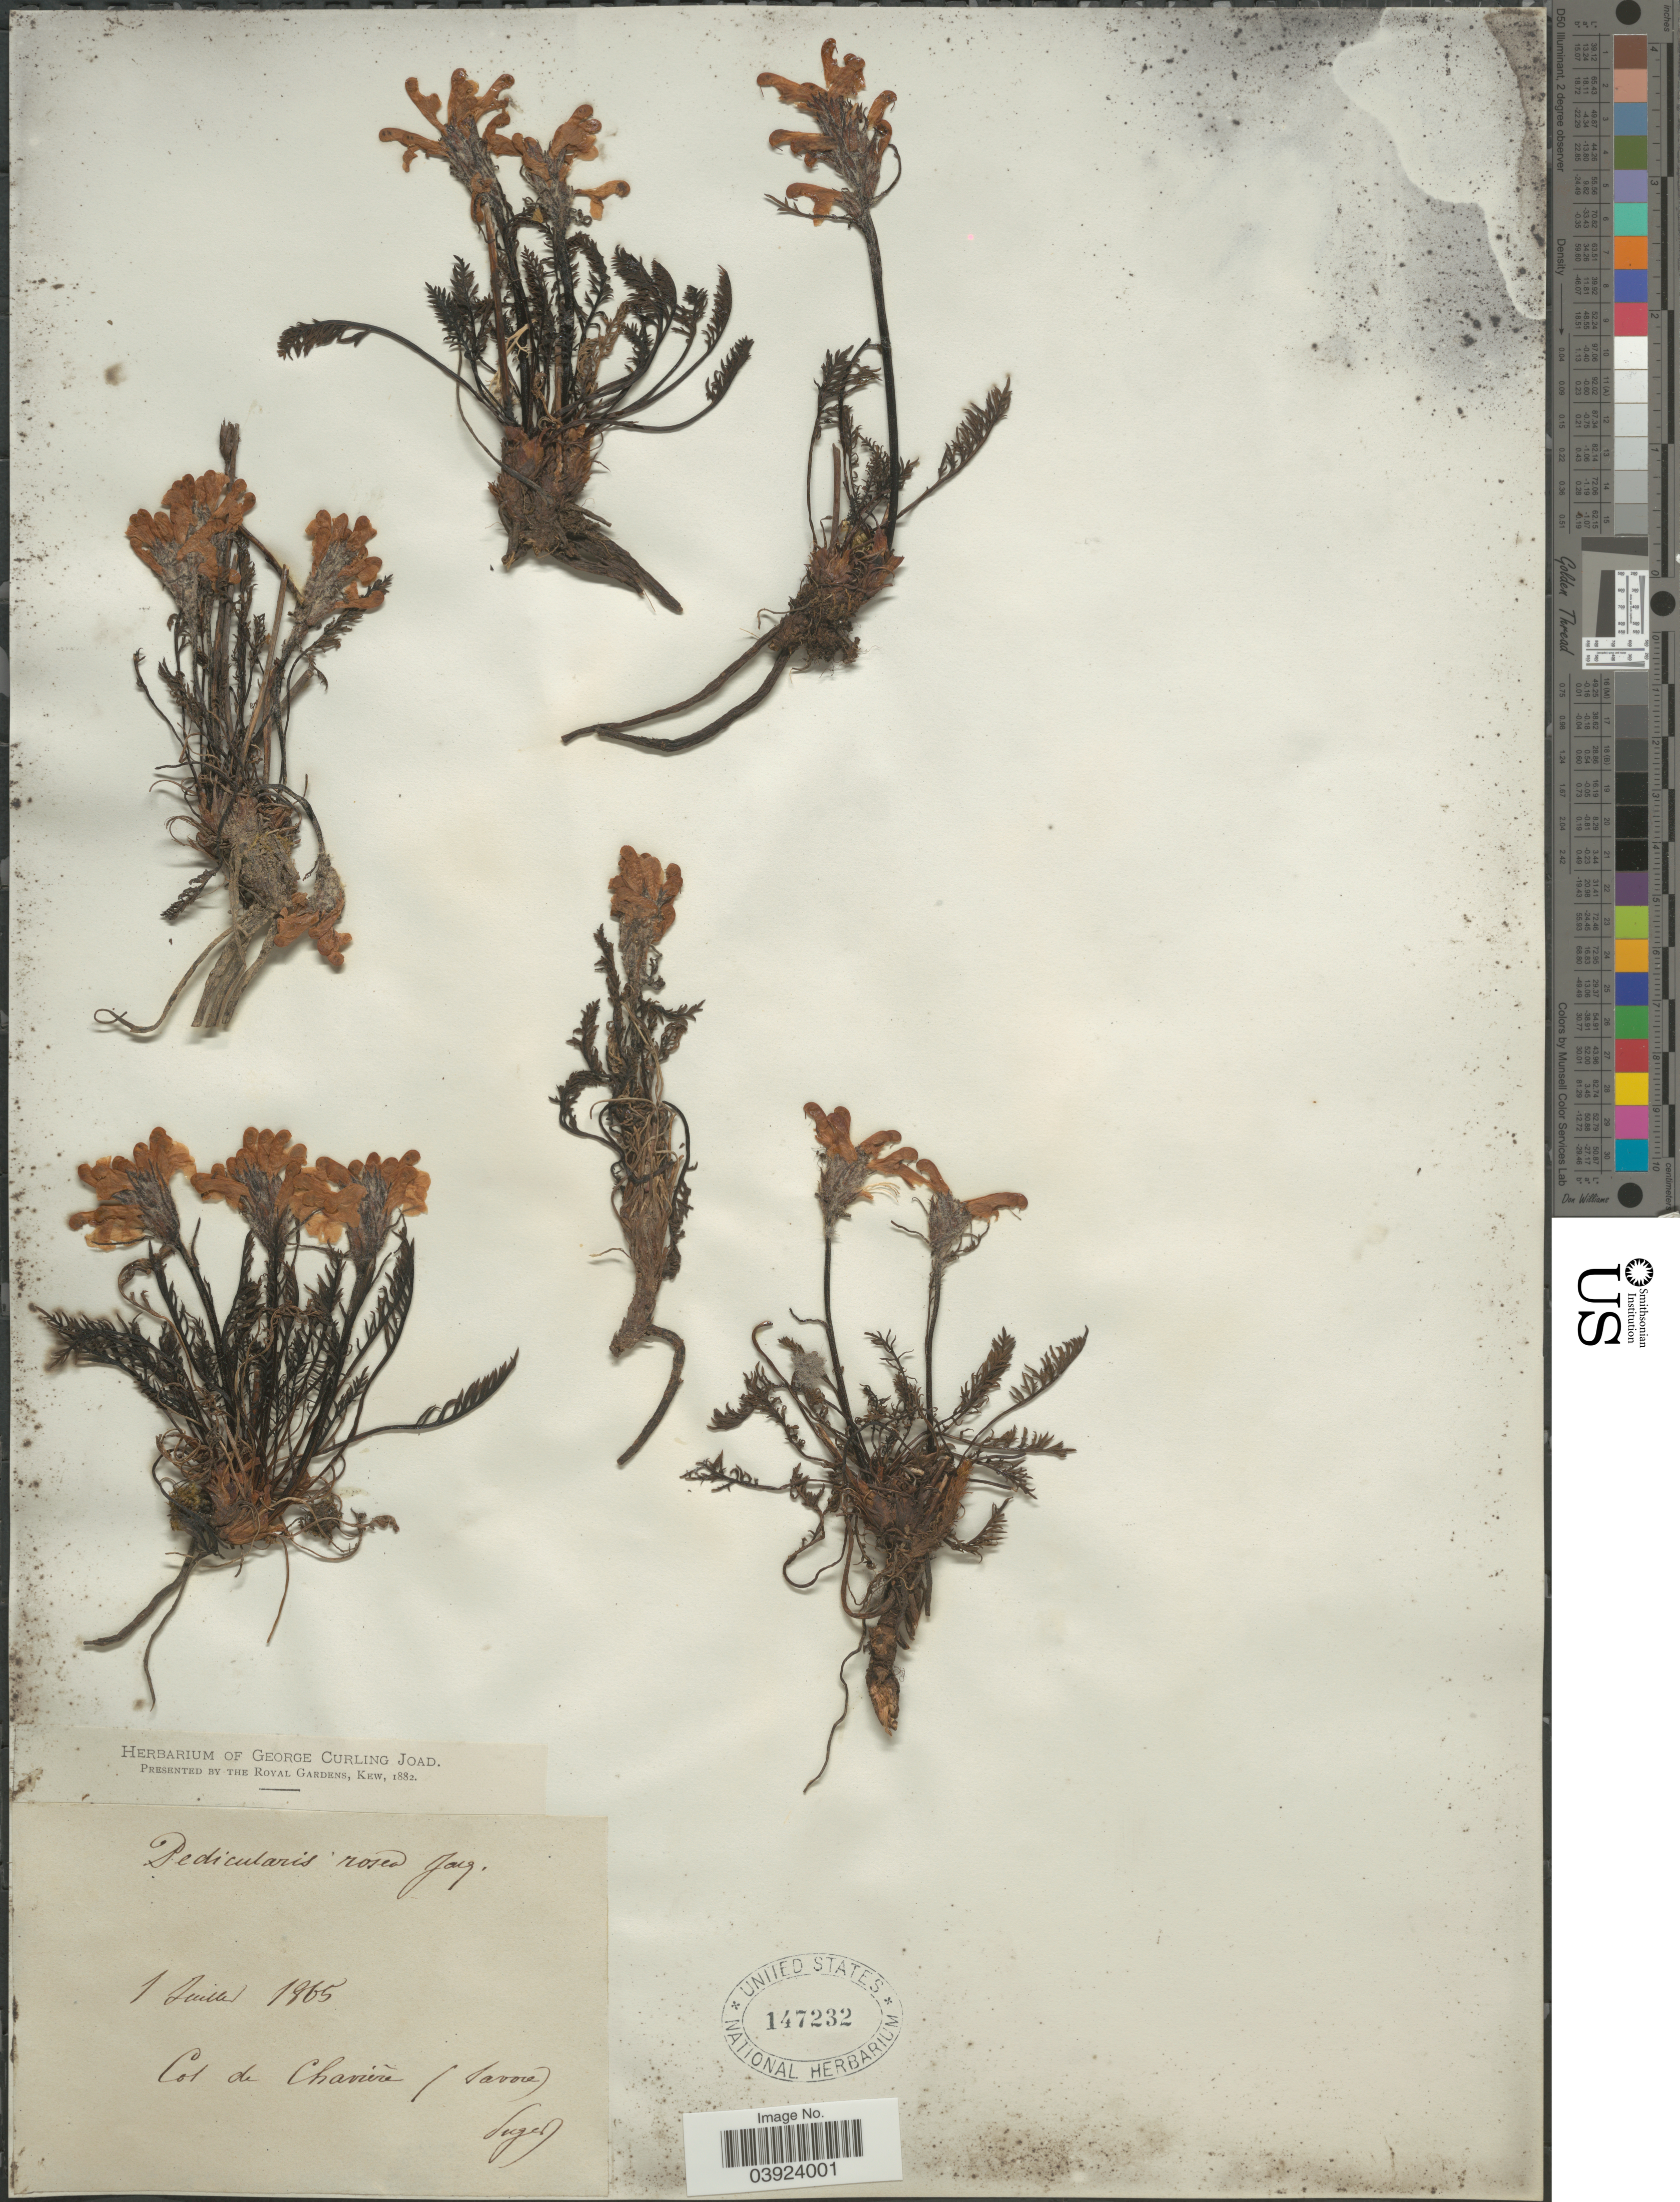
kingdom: Plantae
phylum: Tracheophyta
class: Magnoliopsida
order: Lamiales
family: Orobanchaceae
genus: Pedicularis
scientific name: Pedicularis rosea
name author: Wulfen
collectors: -. Puget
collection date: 1865-07-01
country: France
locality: Col de Chaviére (Savoie).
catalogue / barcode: US 147232